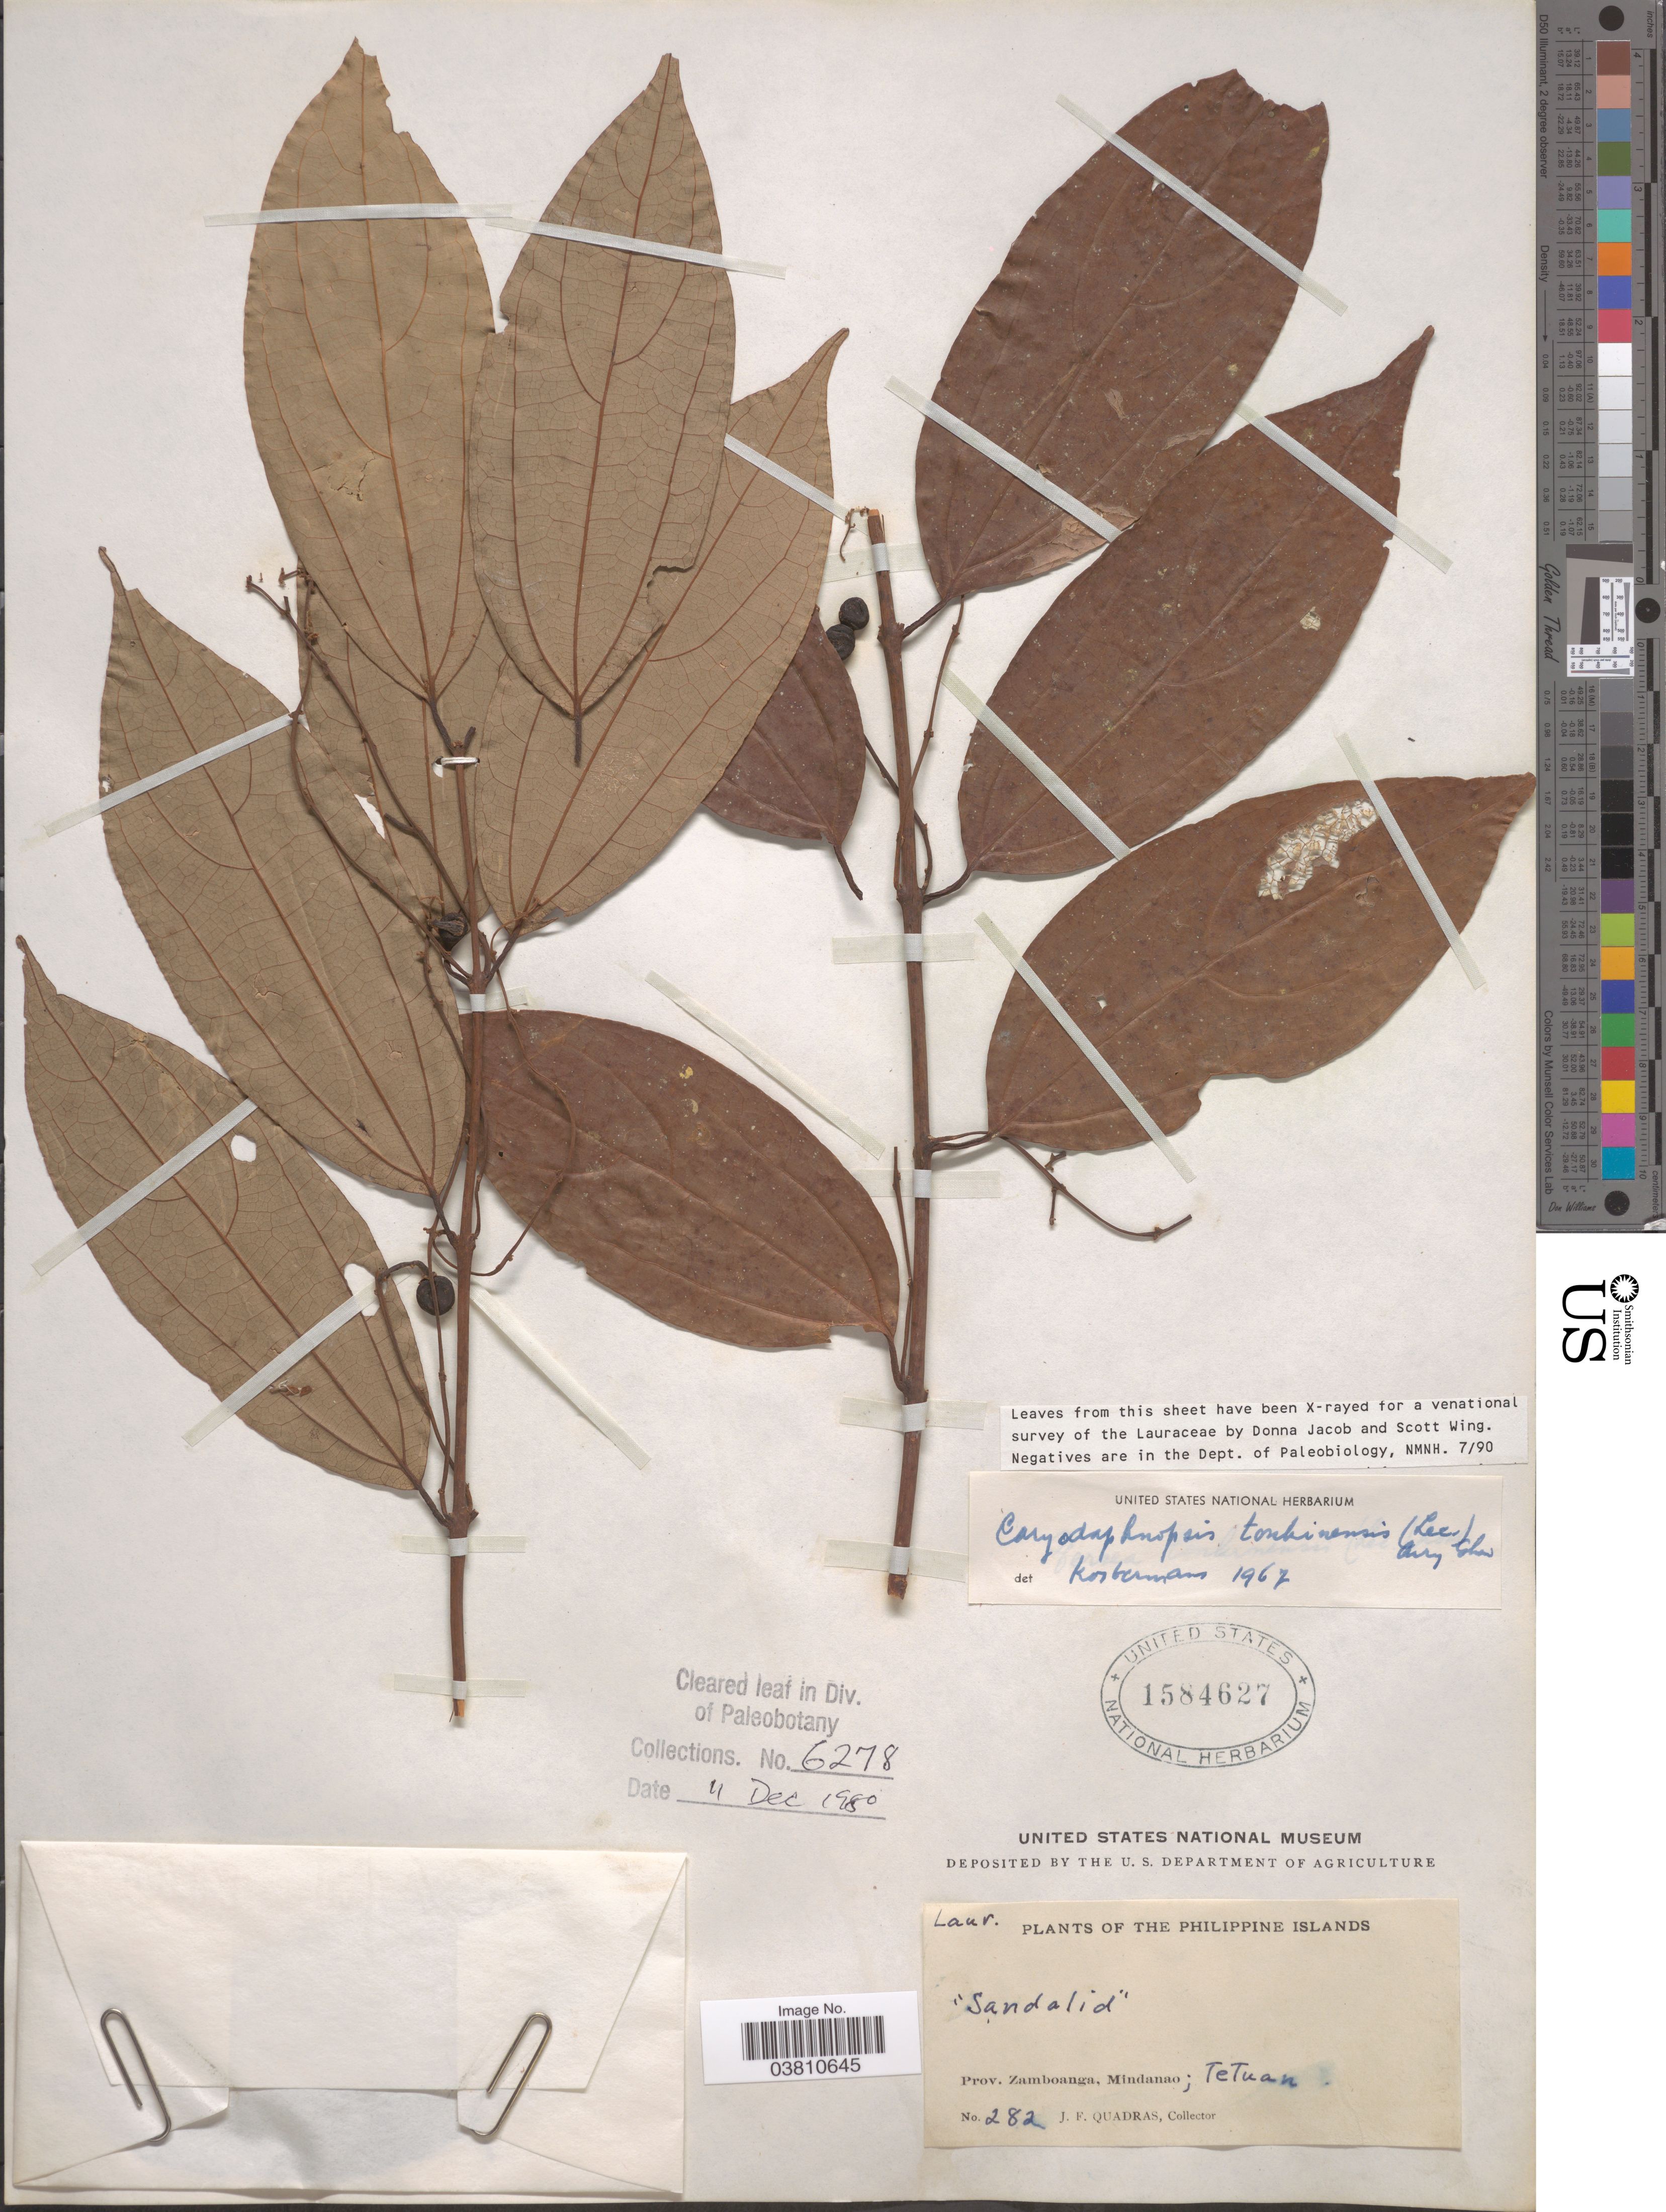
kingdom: Plantae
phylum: Tracheophyta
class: Magnoliopsida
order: Laurales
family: Lauraceae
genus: Caryodaphnopsis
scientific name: Caryodaphnopsis tonkinensis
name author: Airy Shaw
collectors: J. Quadras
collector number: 282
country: Philippines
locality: Prov. Zamboanga, Mindanao; Tetuan.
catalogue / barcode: US 1584627